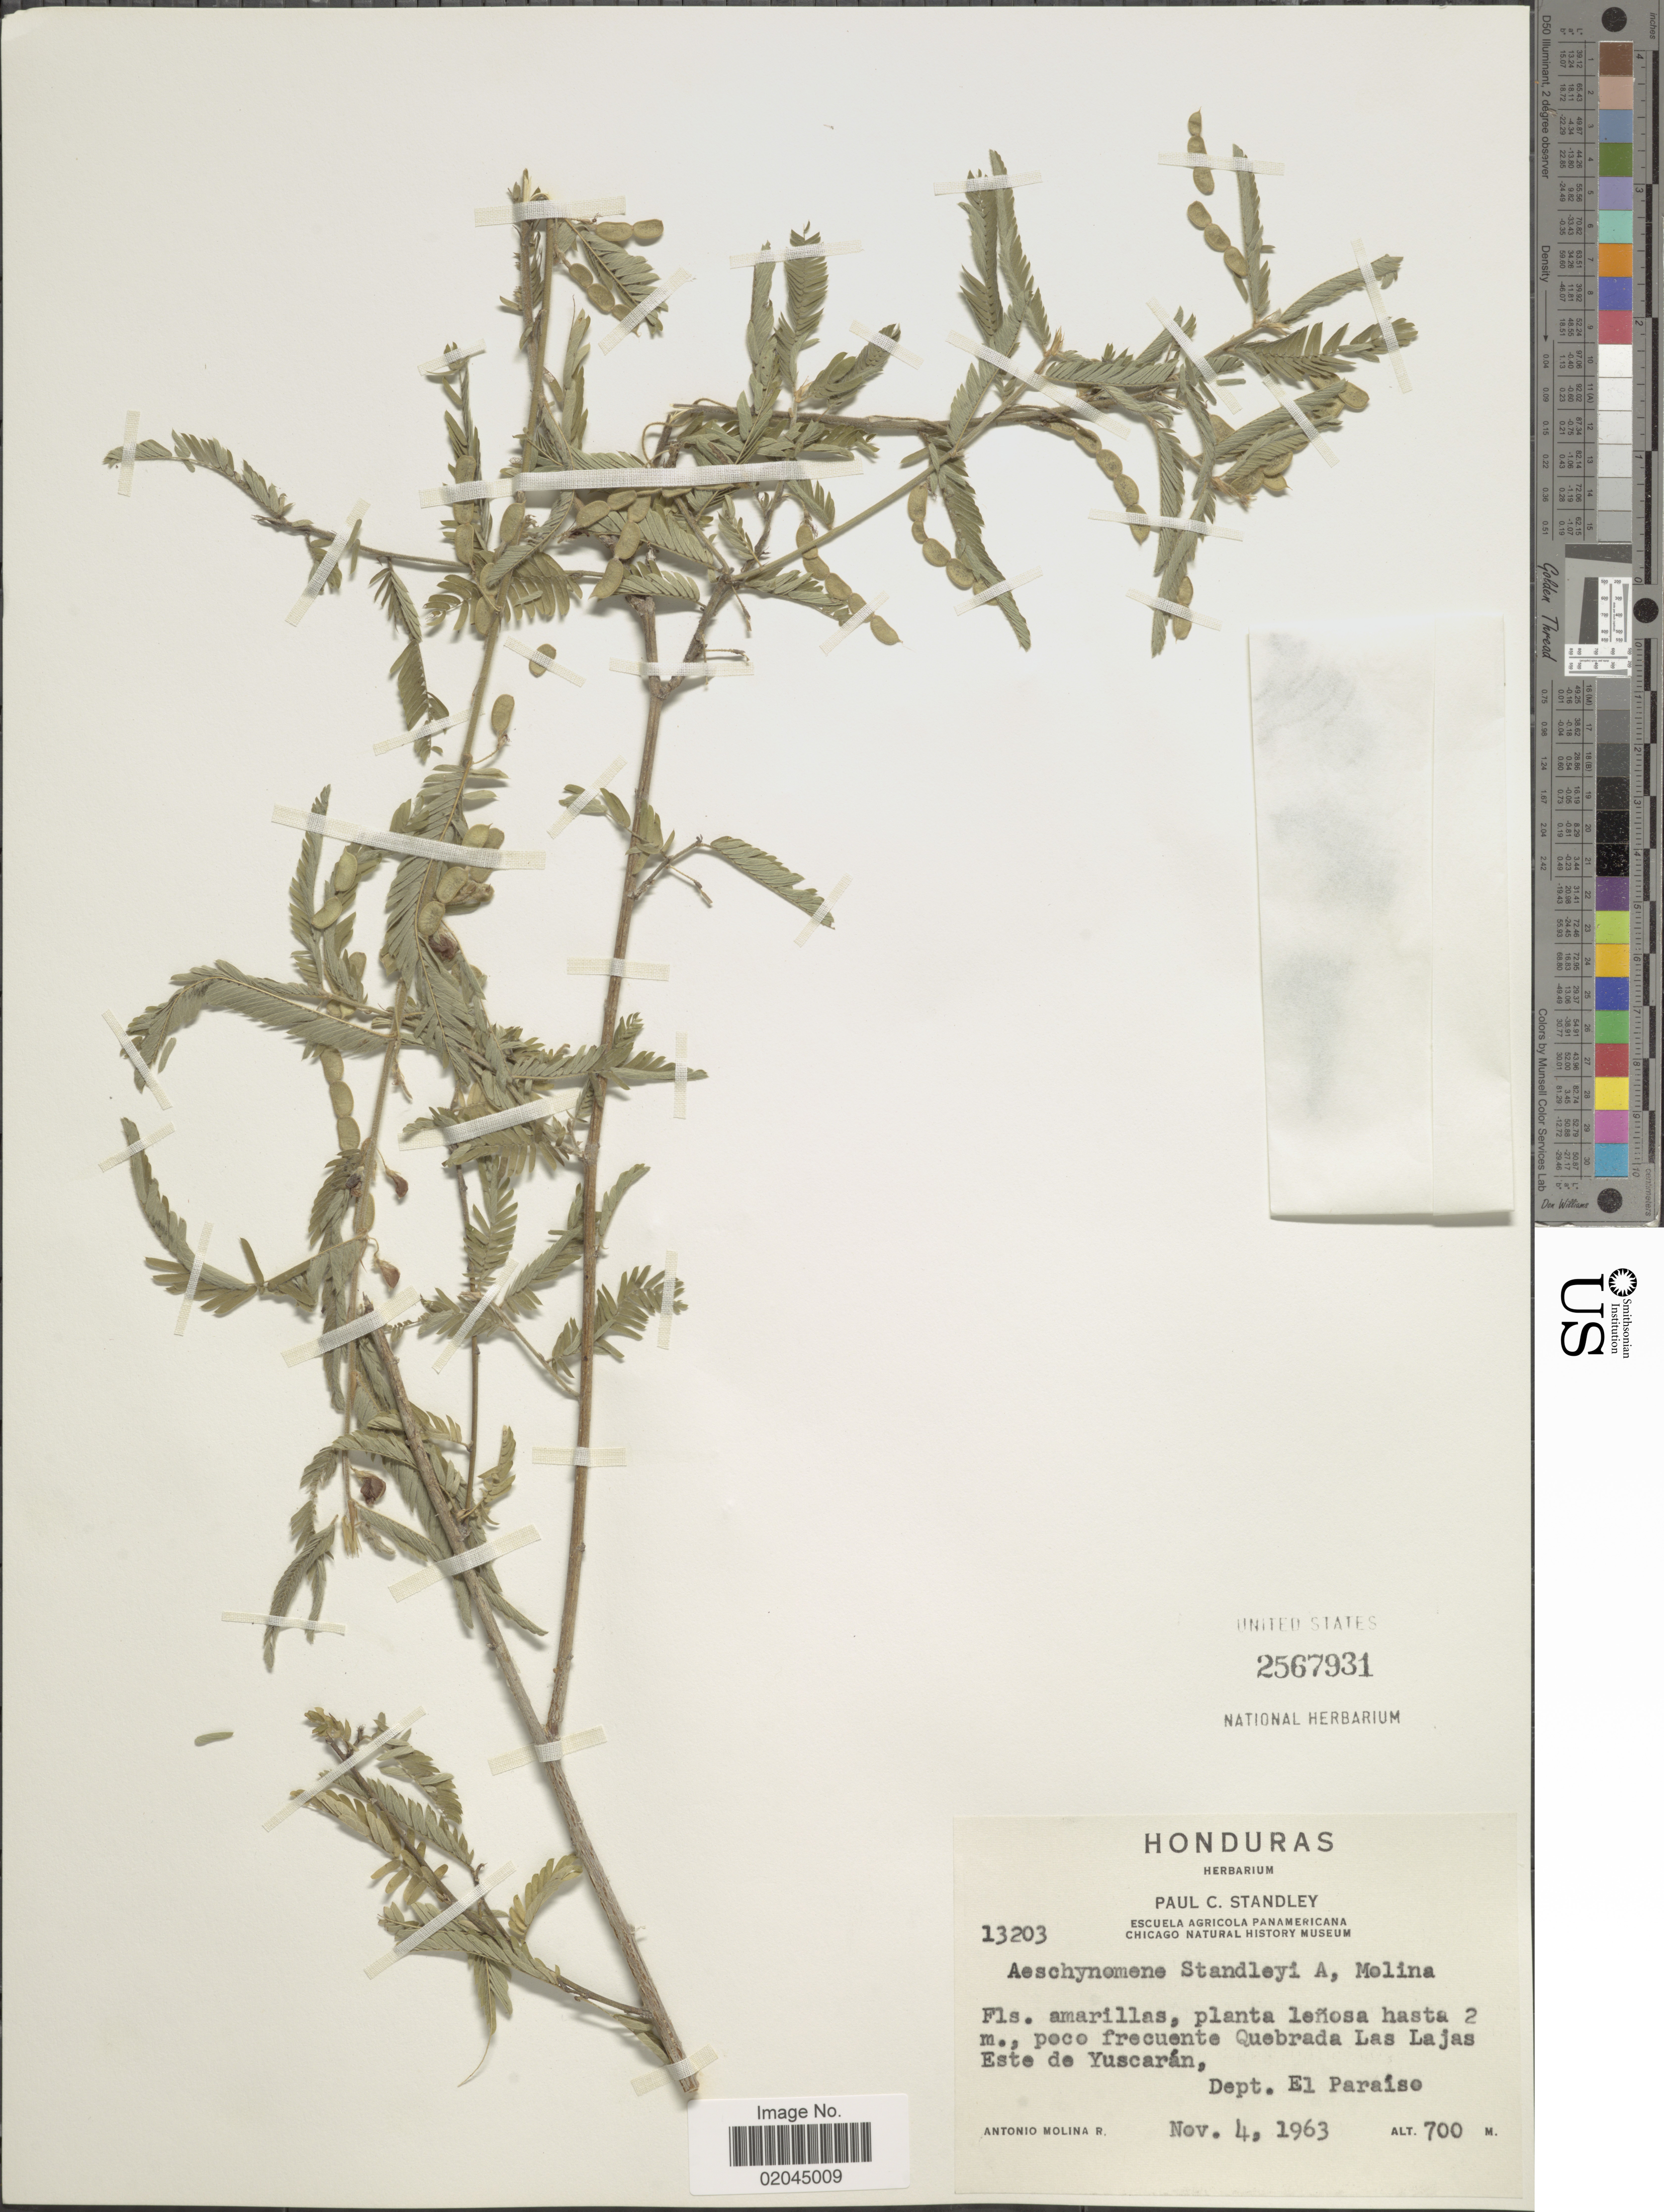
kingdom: Plantae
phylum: Tracheophyta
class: Magnoliopsida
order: Fabales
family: Fabaceae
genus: Aeschynomene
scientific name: Aeschynomene standleyi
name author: Ant. Molina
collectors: A. Molina R.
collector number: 13203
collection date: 1963-11-04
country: Honduras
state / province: El Paraíso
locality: Poco frecuente Quebrada Las Lajas Este de Yuscaran,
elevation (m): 700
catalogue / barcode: US 2567931